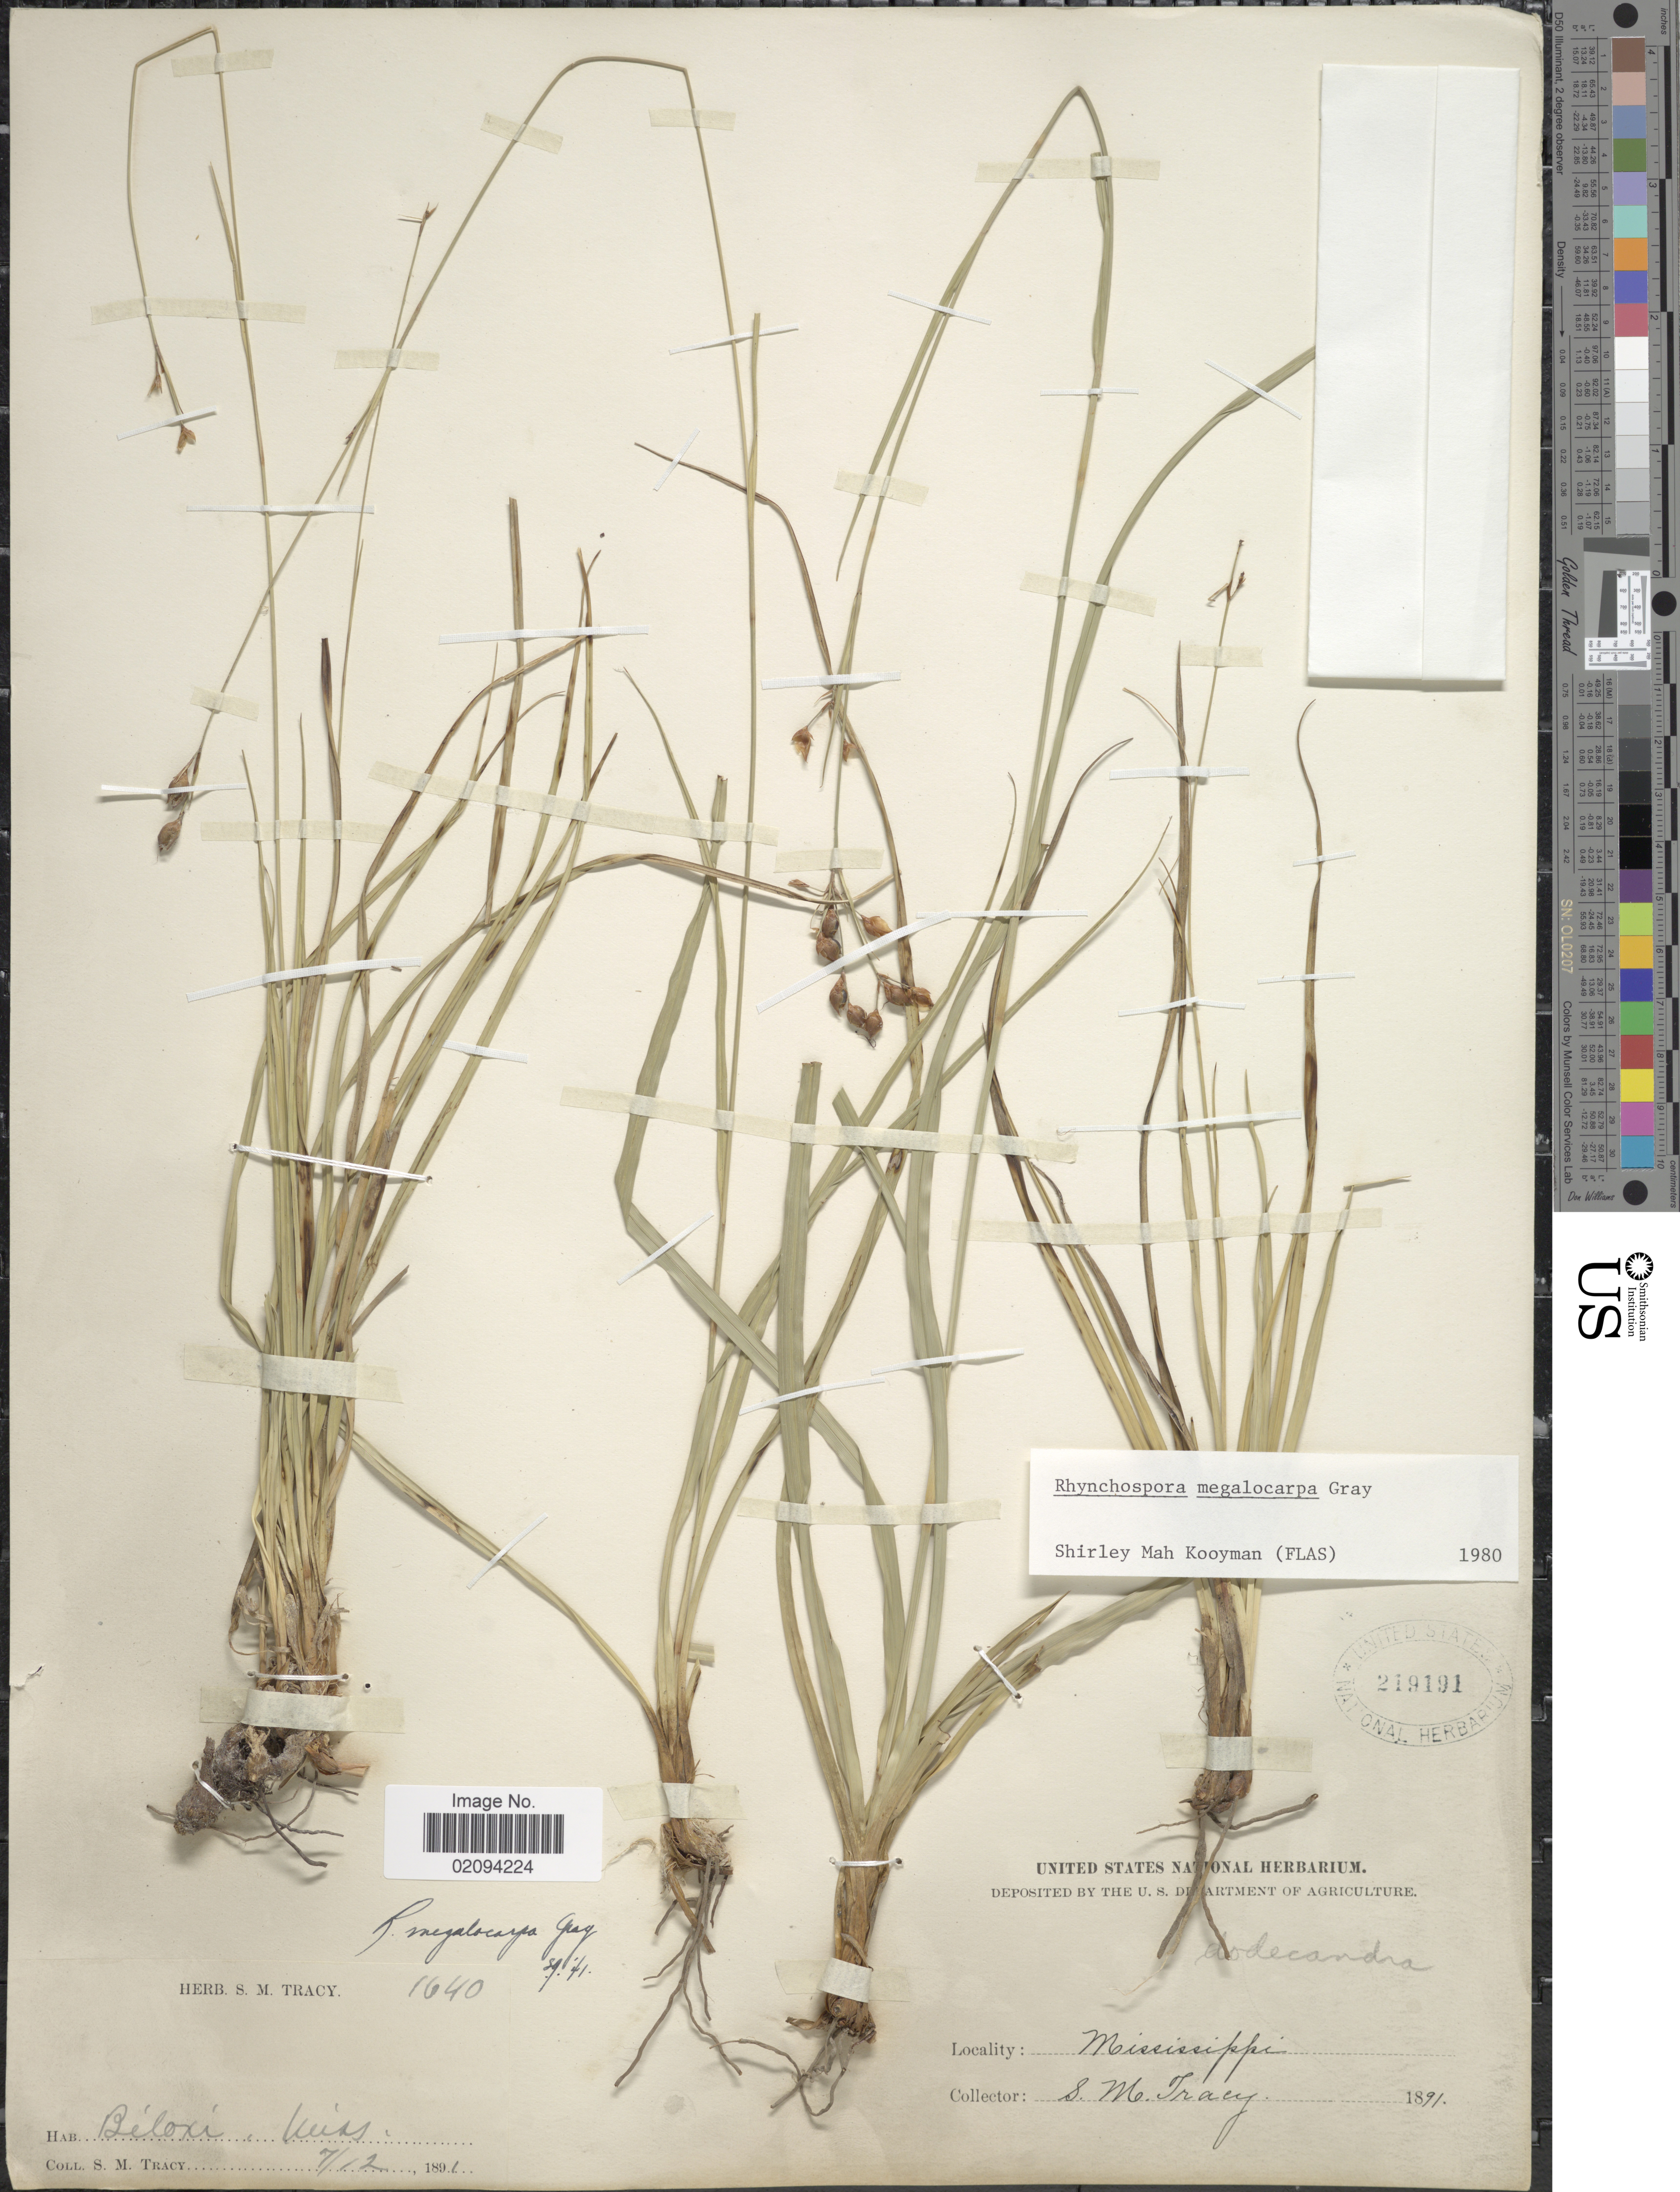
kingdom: Plantae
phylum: Tracheophyta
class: Liliopsida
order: Poales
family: Cyperaceae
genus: Rhynchospora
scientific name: Rhynchospora megalocarpa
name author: A. Gray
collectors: S. M. Tracy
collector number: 1640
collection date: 1891-07-12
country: United States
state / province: Mississippi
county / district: Harrison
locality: Biloxi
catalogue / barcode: US 219191